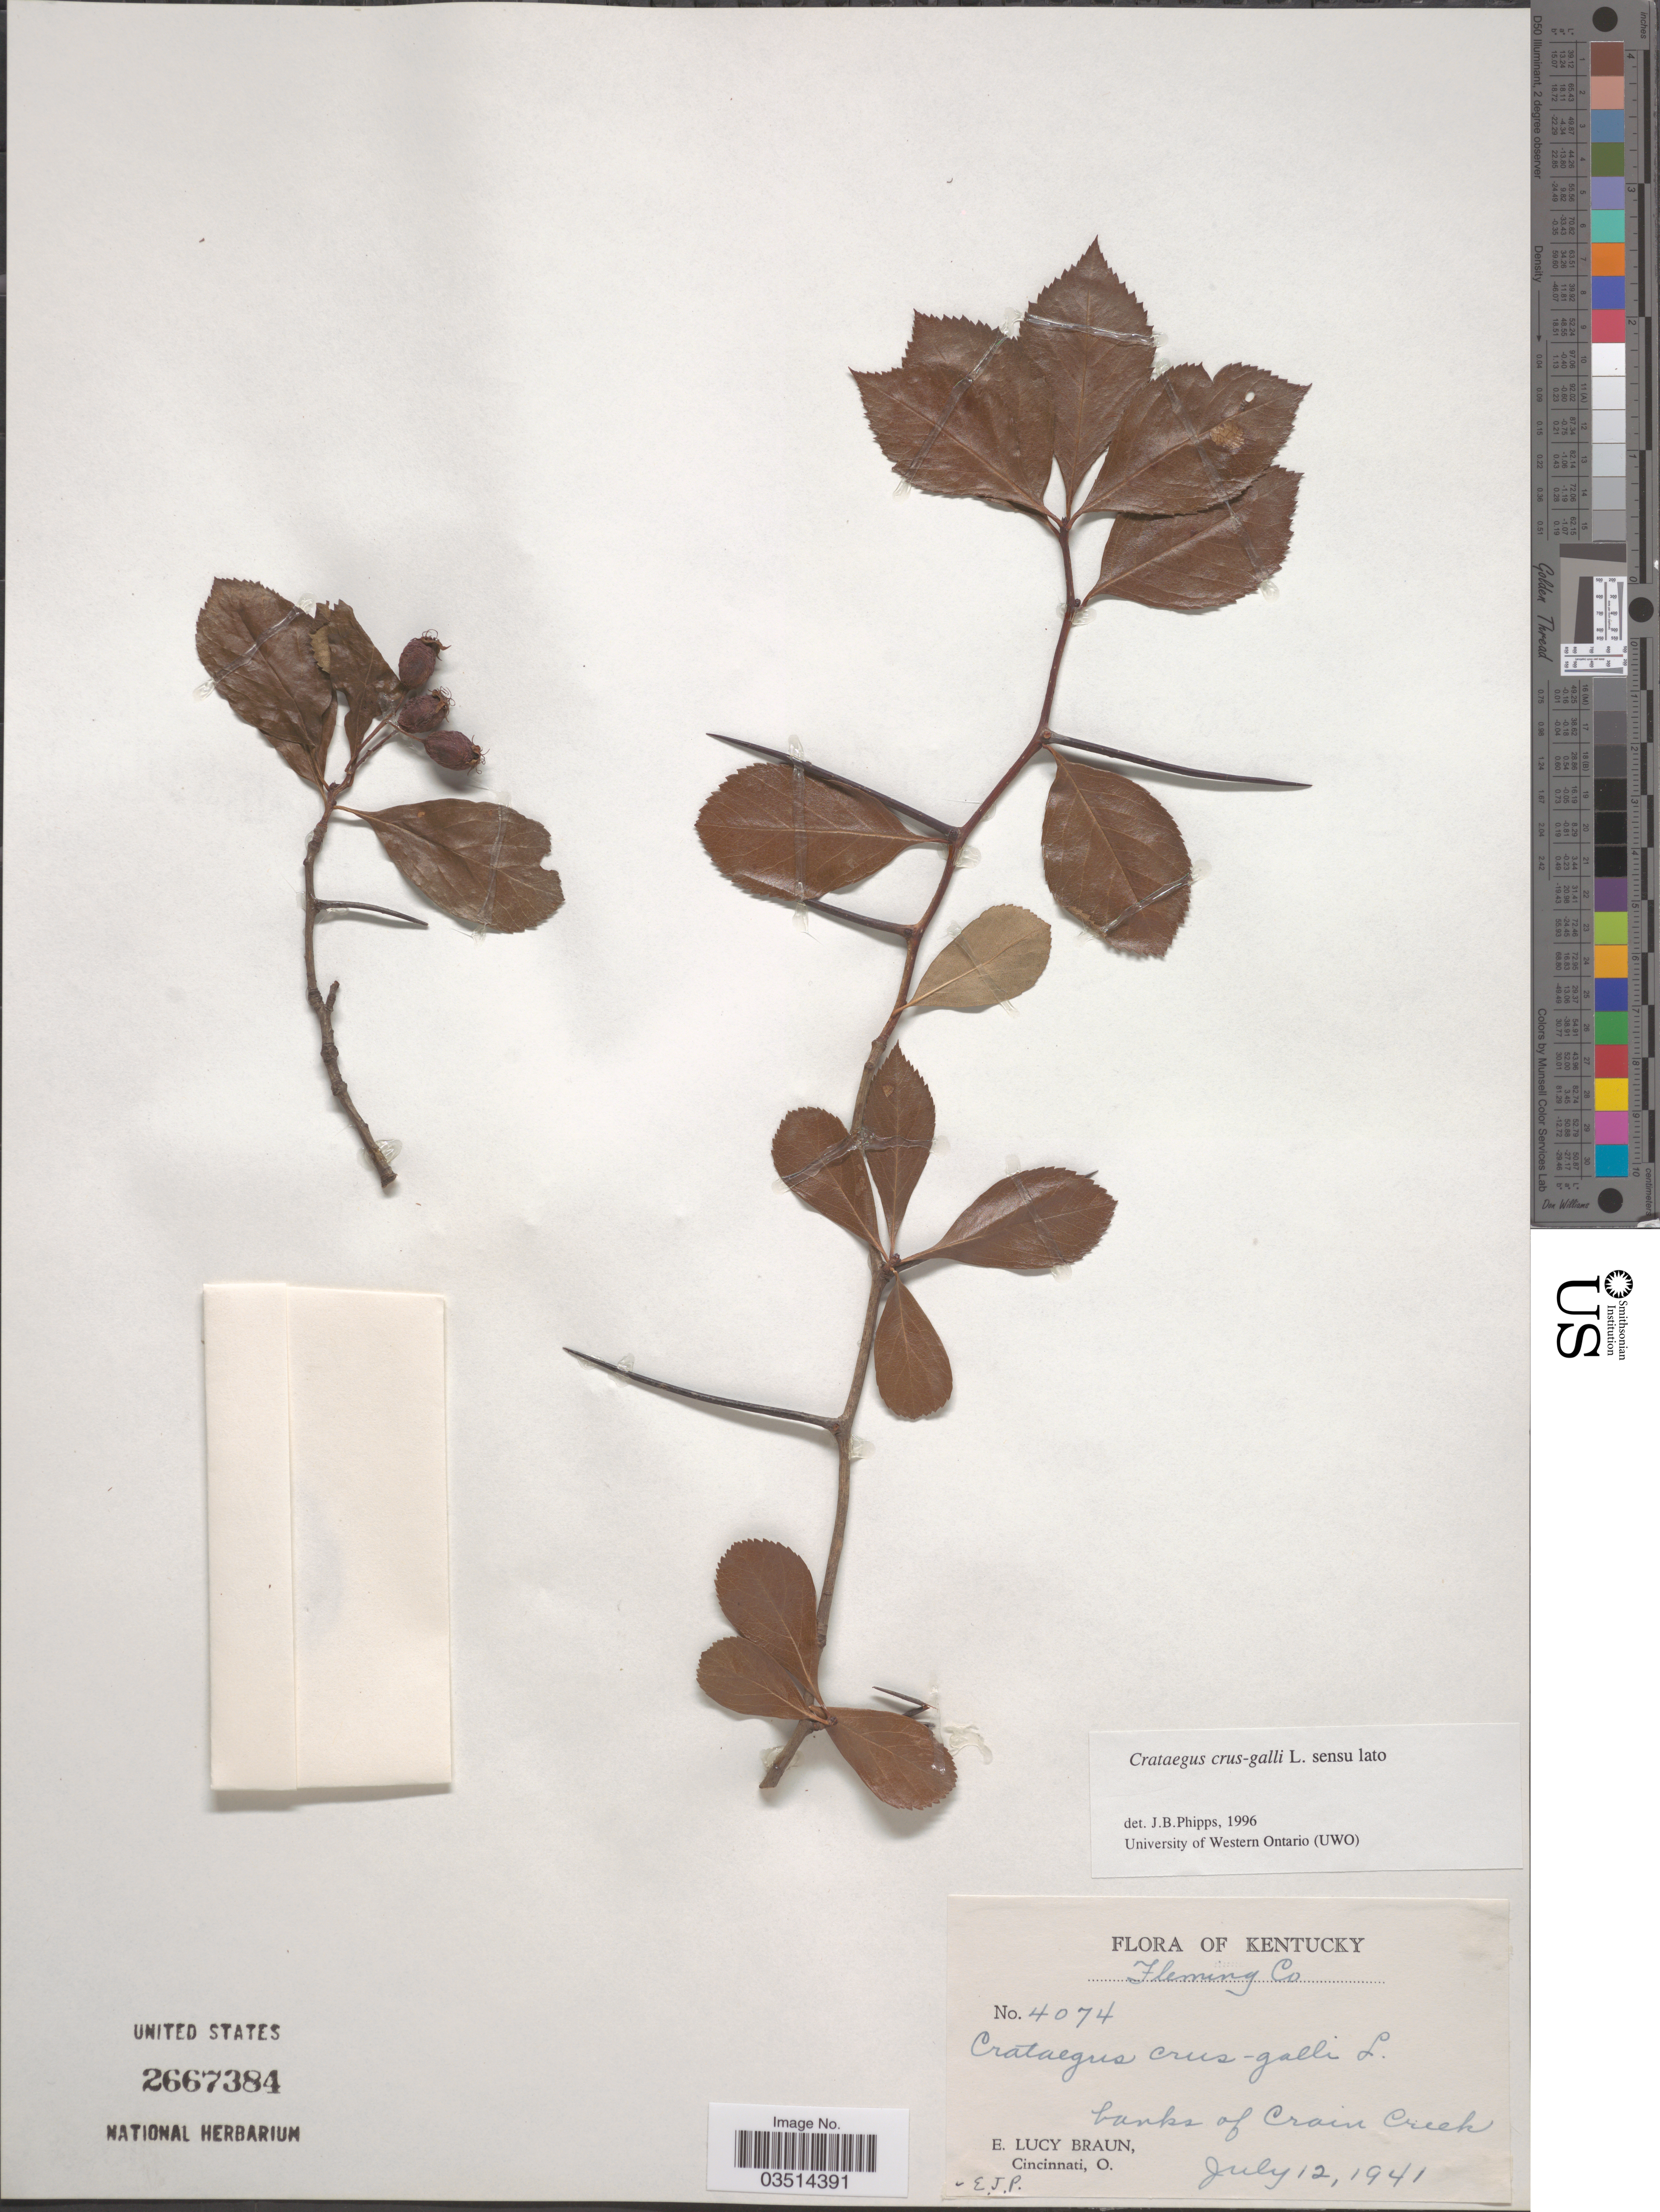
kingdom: Plantae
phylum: Tracheophyta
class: Magnoliopsida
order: Rosales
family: Rosaceae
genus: Crataegus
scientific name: Crataegus crus-galli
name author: L.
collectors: E. L. Braun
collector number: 4074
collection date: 1941-07-12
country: United States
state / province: Kentucky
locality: Fleming Co. Banks of Crain Creek.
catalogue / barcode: US 2667384